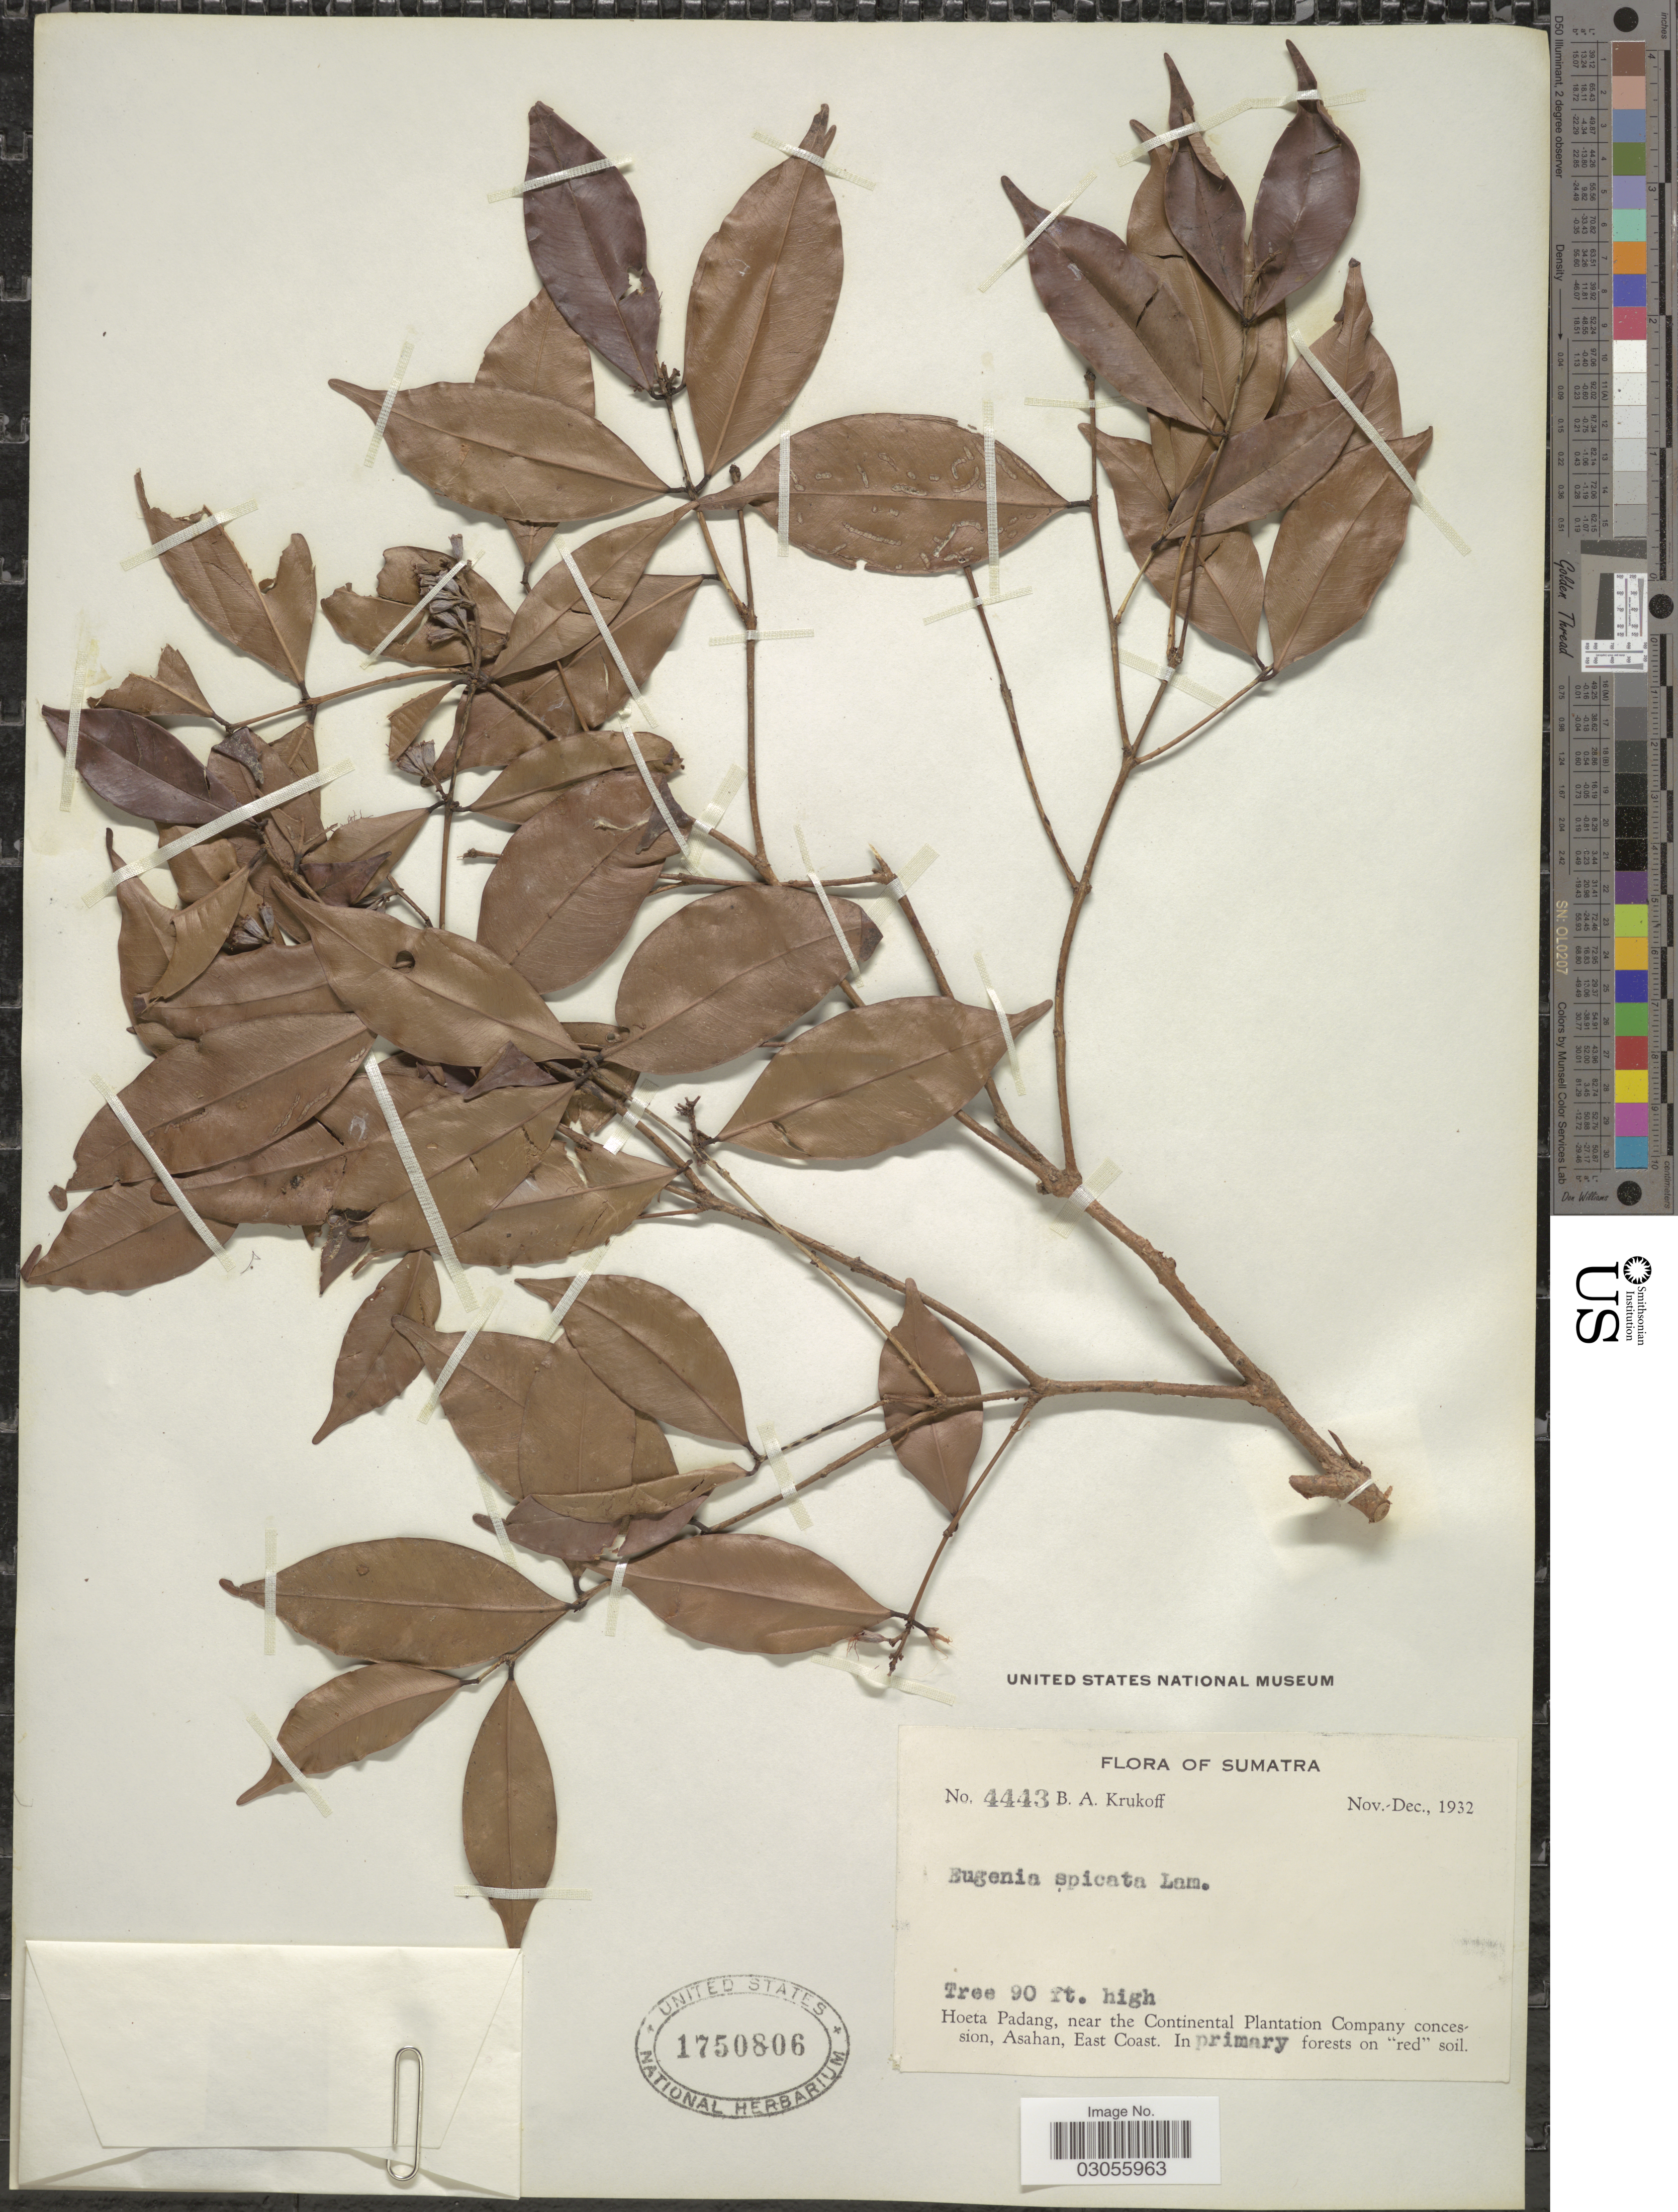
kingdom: Plantae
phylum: Tracheophyta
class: Magnoliopsida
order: Myrtales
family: Myrtaceae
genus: Syzygium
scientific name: Syzygium zeylanicum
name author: (L.) DC.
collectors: B. A. Krukoff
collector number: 4443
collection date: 1932-11/1932-12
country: Indonesia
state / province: Sumatra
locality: Hoeta Padang, near the Continental Plantation Company concession, Asahan, East Coast.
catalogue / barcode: US 1750806